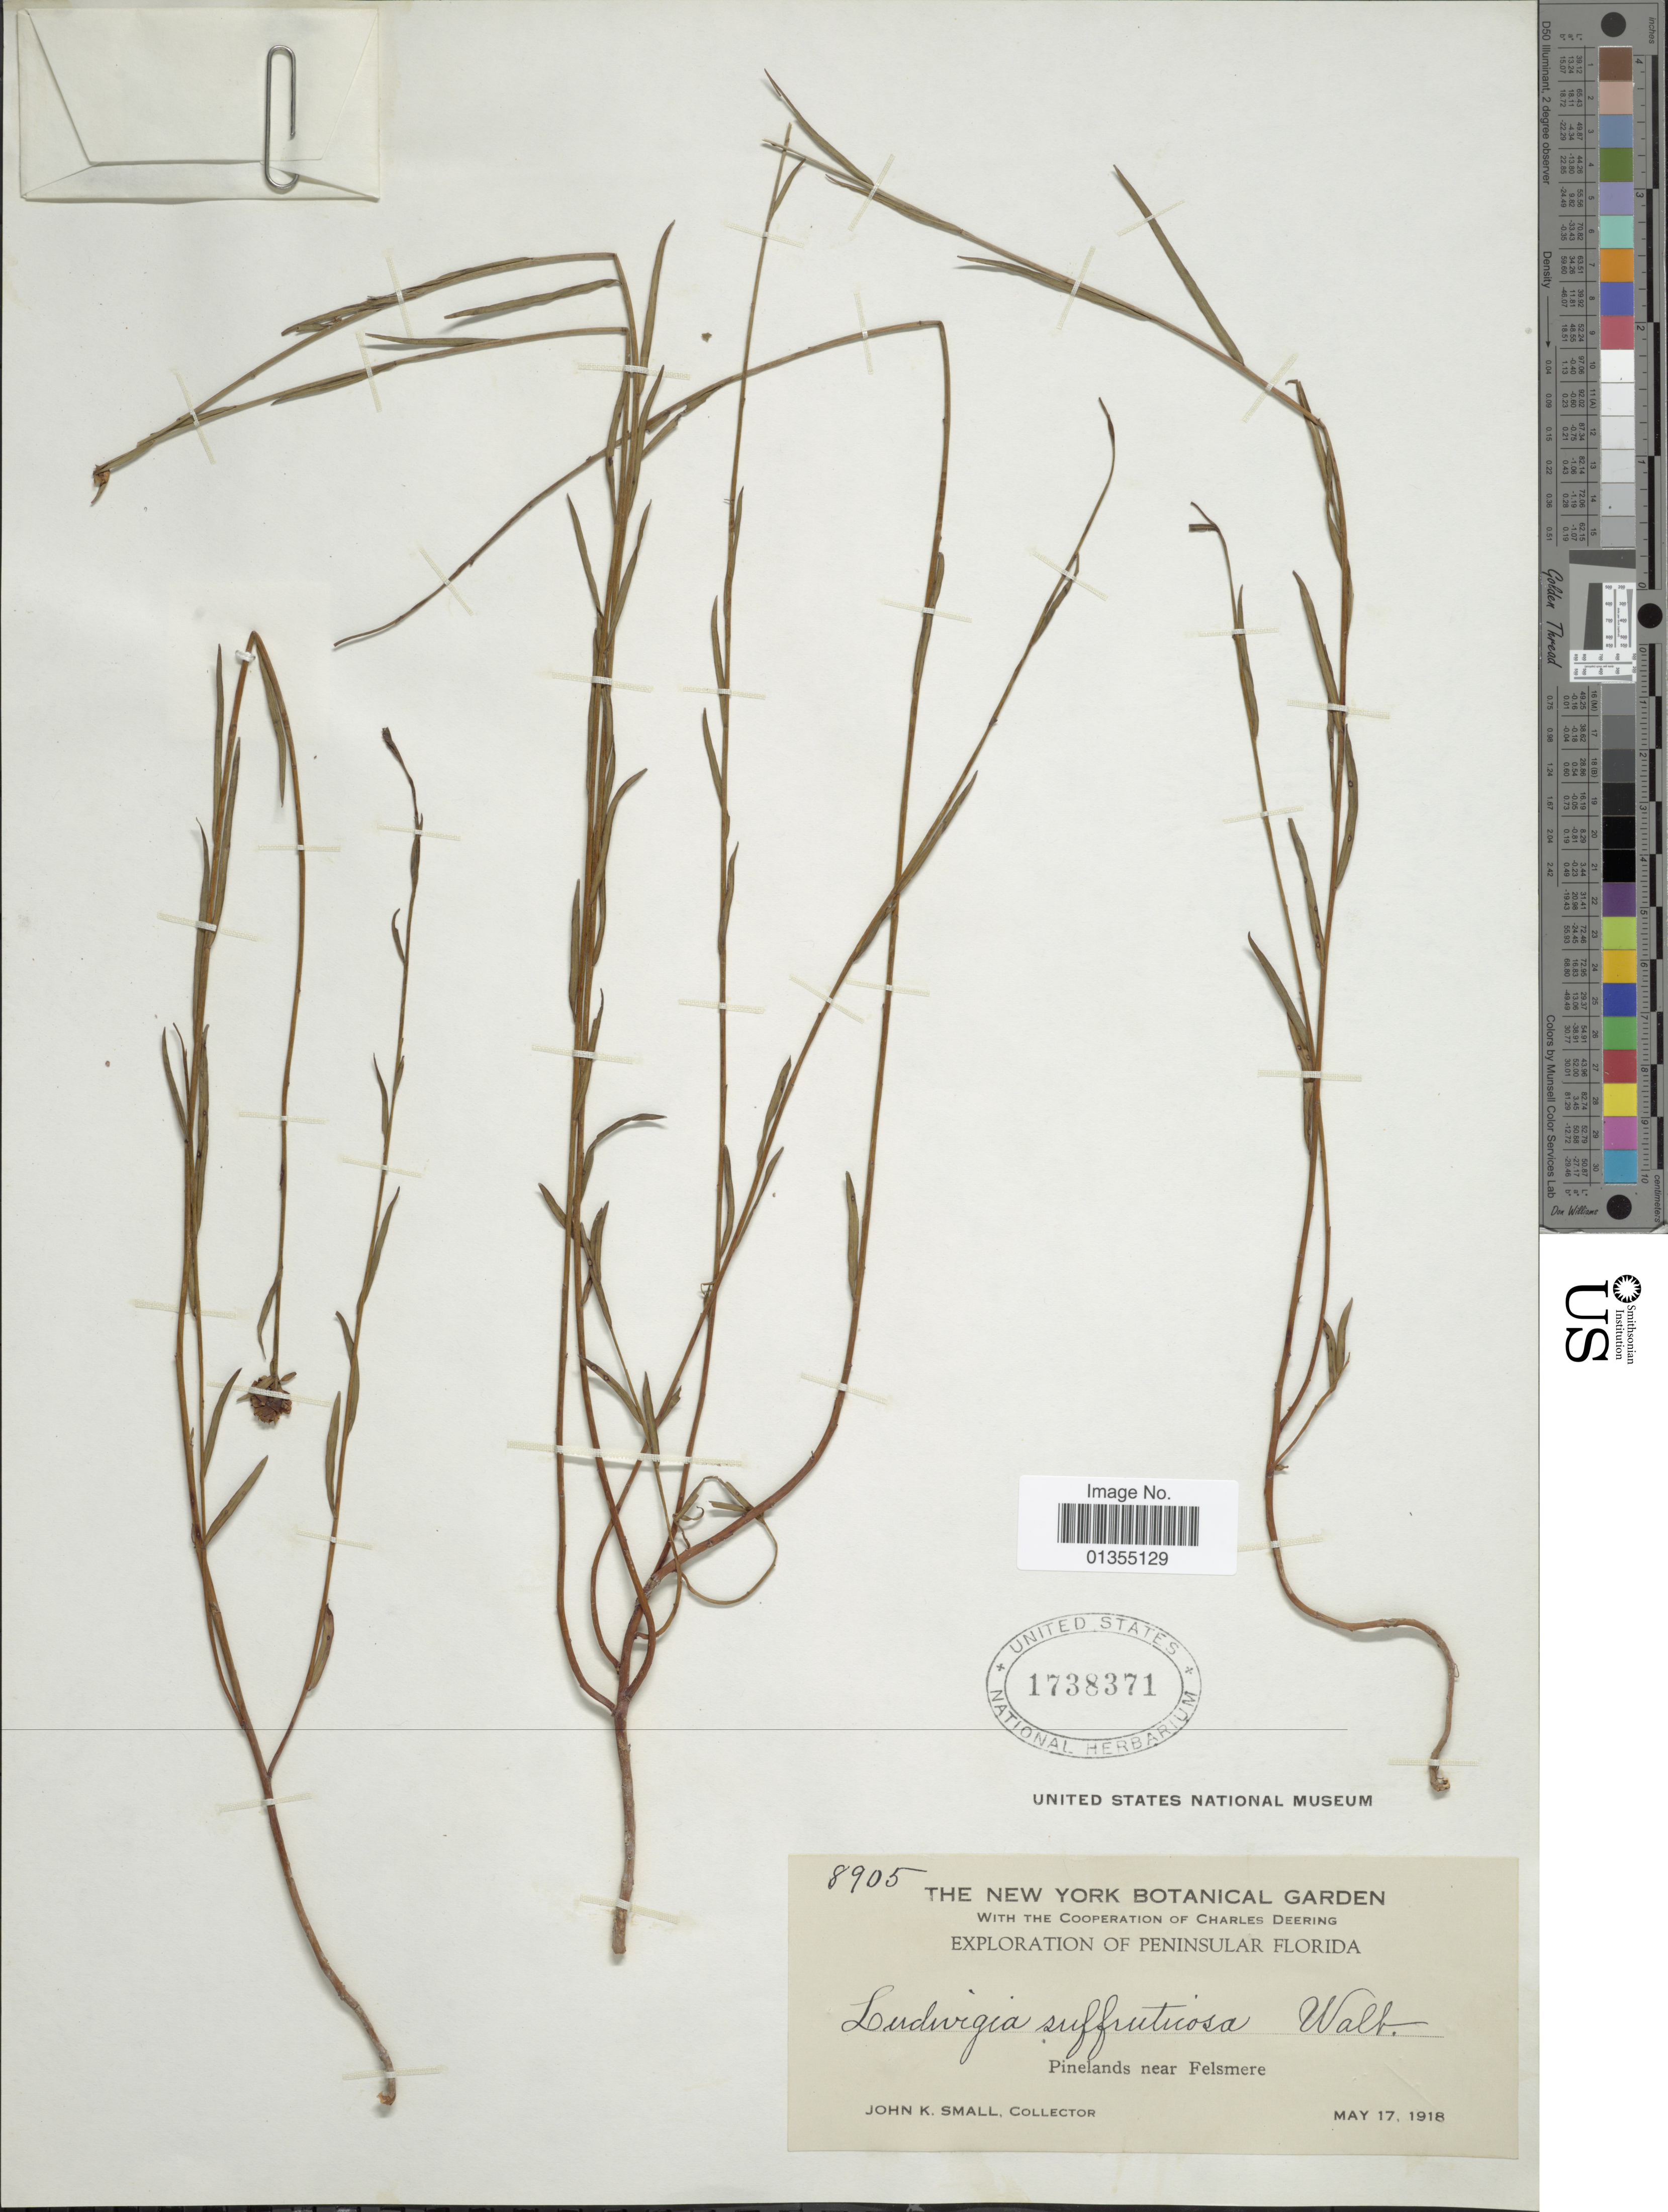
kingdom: Plantae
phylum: Tracheophyta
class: Magnoliopsida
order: Myrtales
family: Onagraceae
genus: Ludwigia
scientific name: Ludwigia suffruticosa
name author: Walter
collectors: J. K. Small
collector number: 8905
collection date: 1918-05-17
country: United States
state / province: Florida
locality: Peninsular Florida, Pinelands near Felsmere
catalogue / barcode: US 1738371